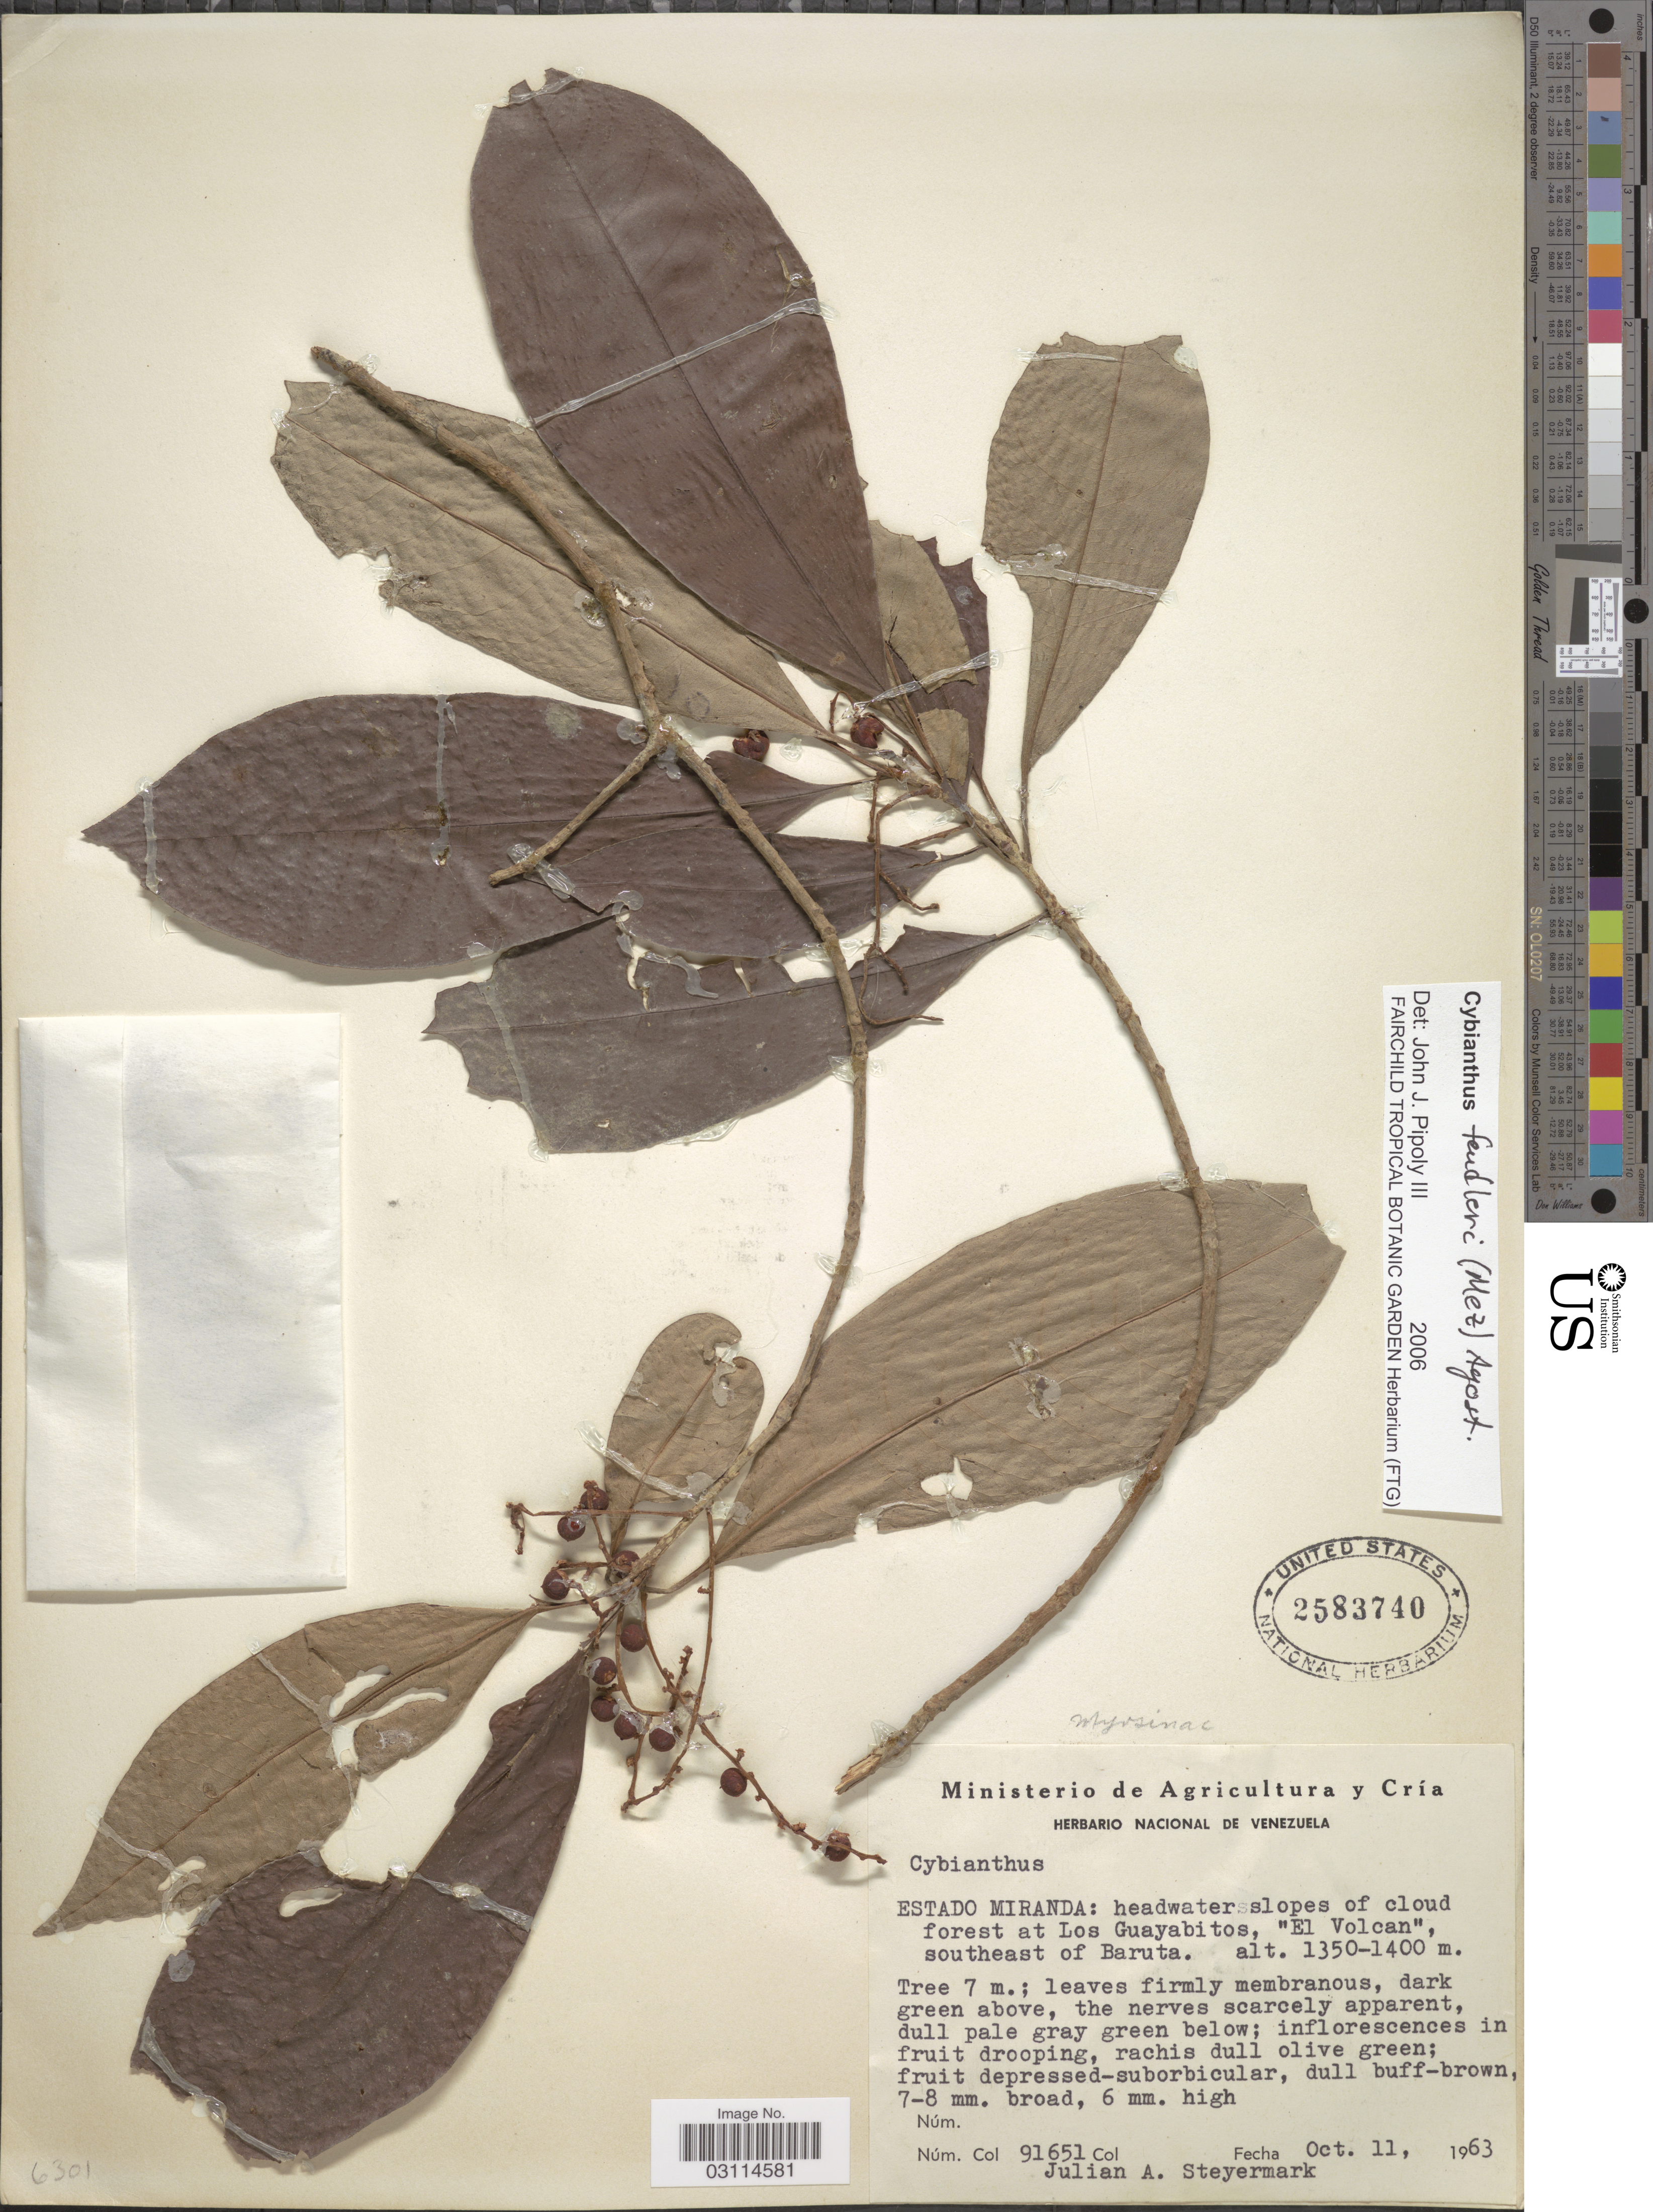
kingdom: Plantae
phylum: Tracheophyta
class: Magnoliopsida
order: Ericales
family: Primulaceae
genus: Cybianthus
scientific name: Cybianthus fendleri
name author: Mez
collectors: J. Steyermark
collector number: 91651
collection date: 1963-10-11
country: Venezuela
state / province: Miranda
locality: Headwater slopes of cloud forest at Los Guayabitos, "El Volcan" southeast of Baruta.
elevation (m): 1350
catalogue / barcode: US 2583740